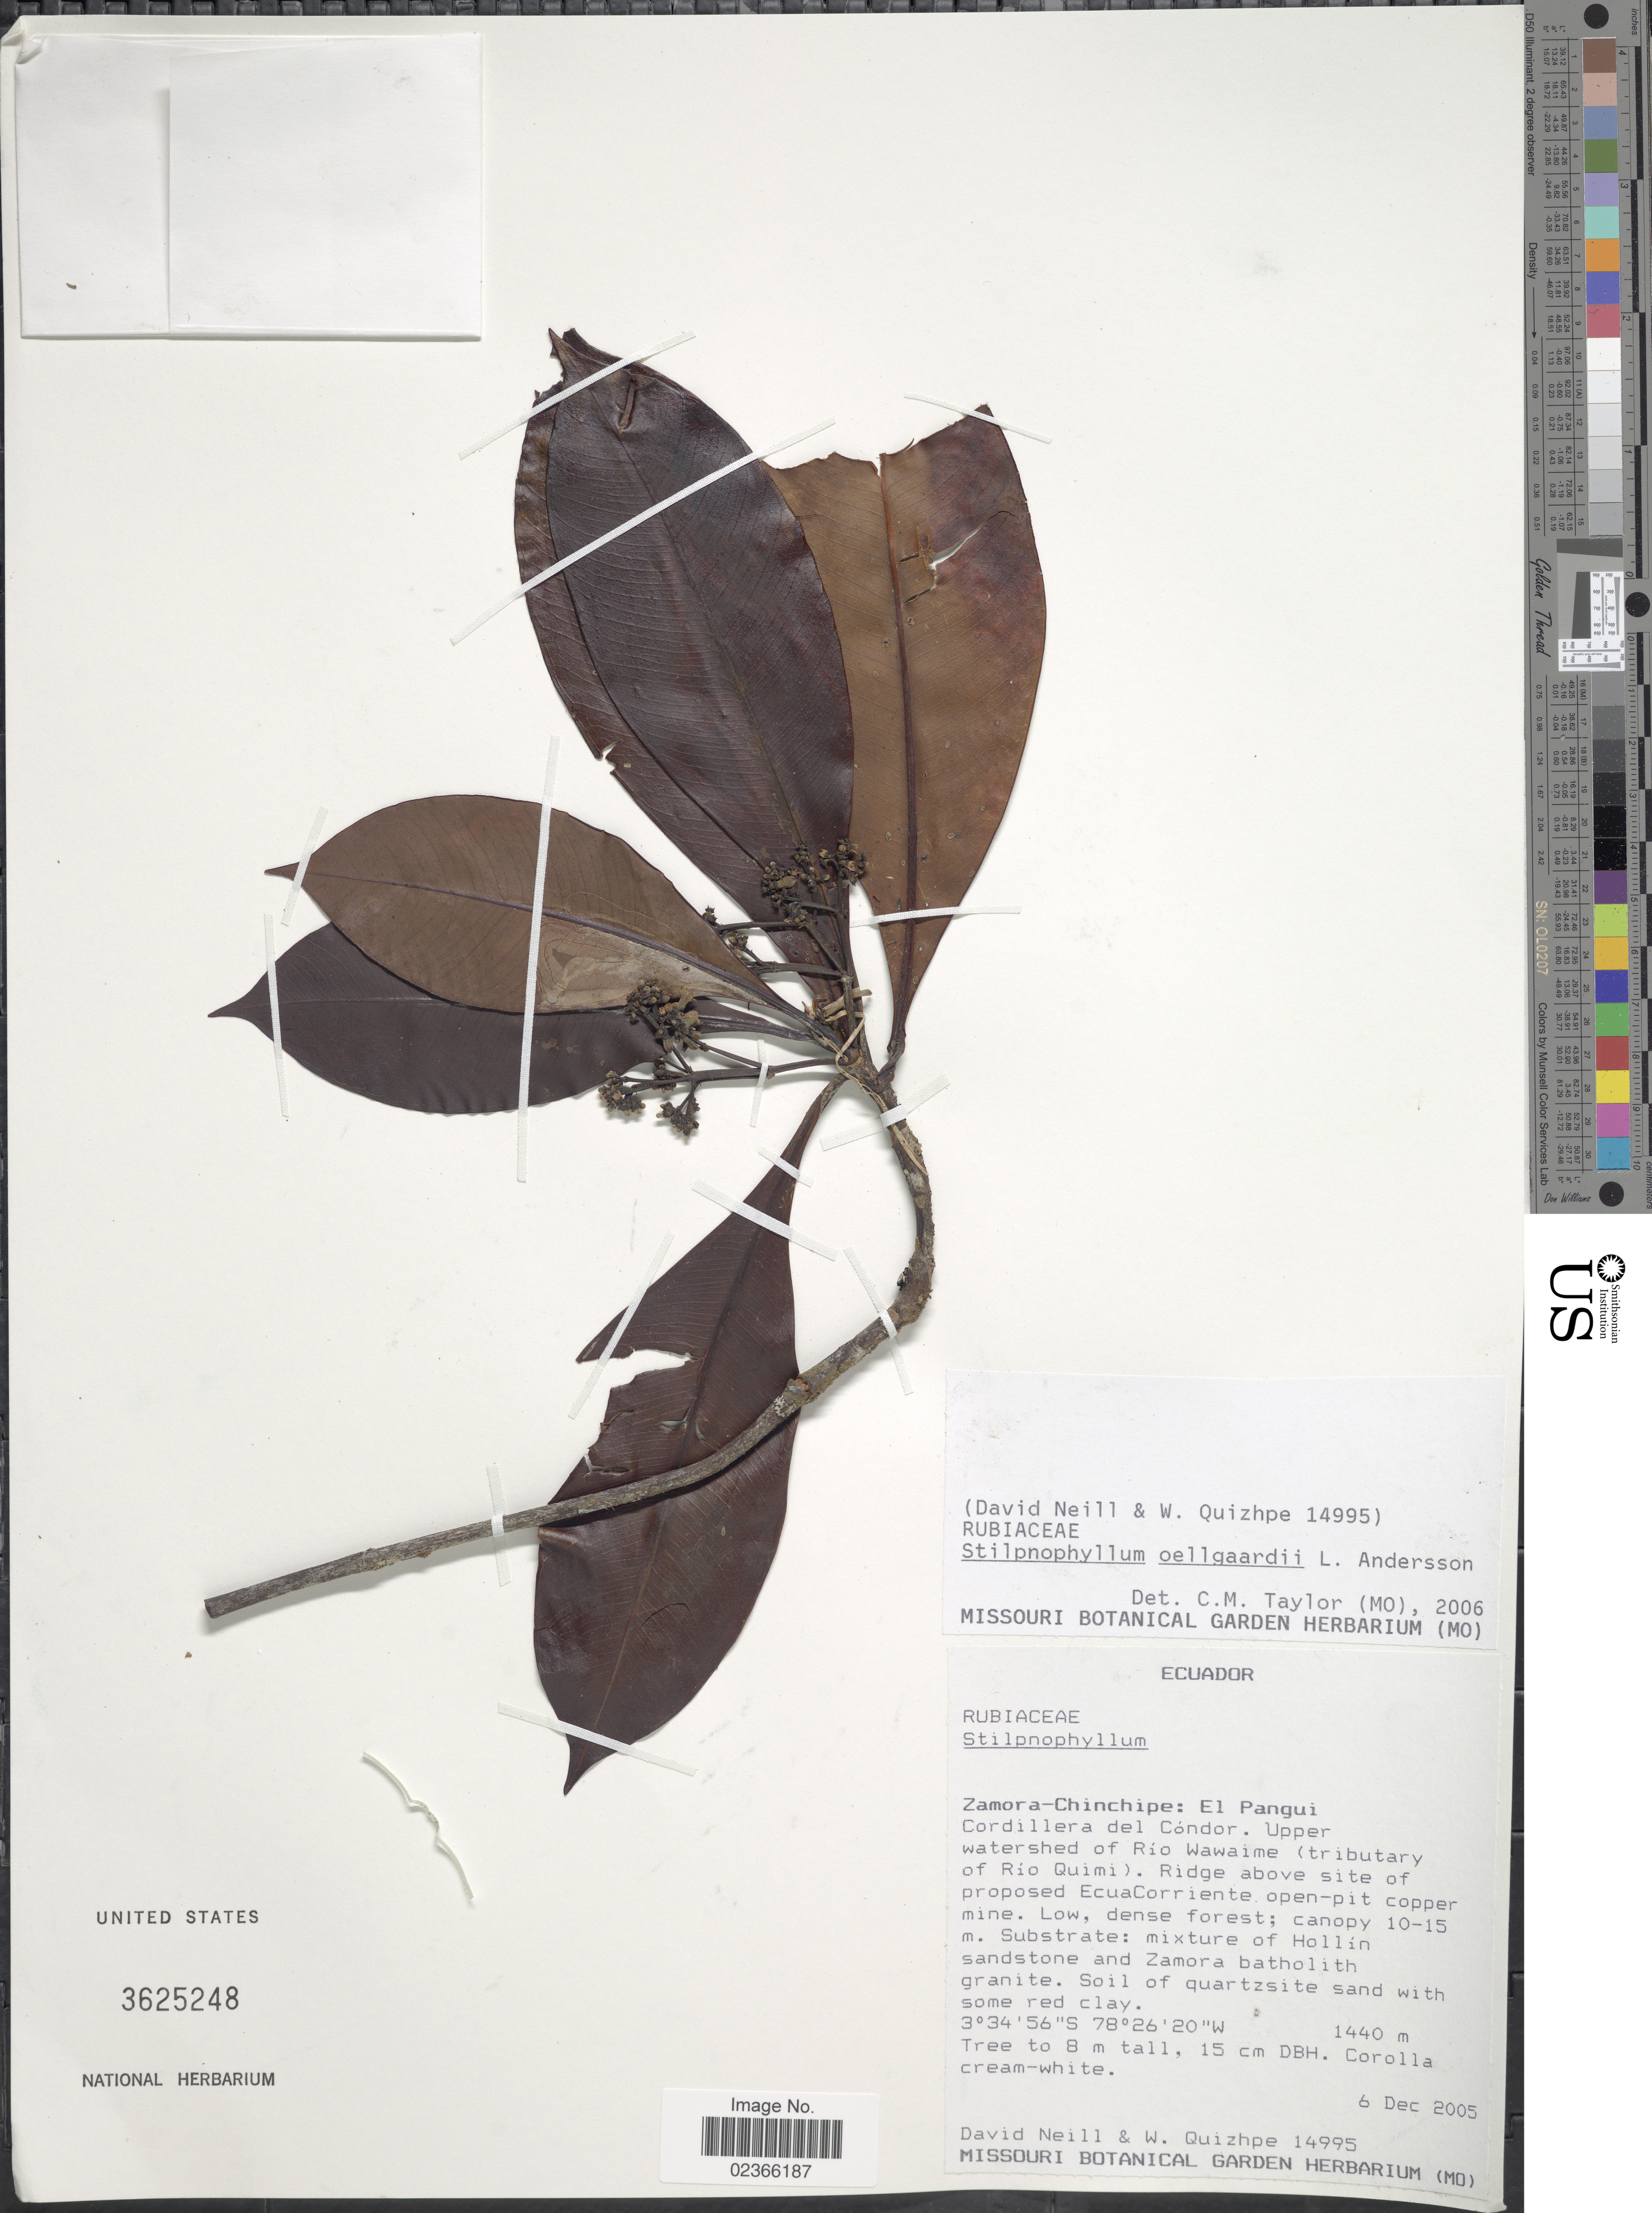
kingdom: Plantae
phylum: Tracheophyta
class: Magnoliopsida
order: Gentianales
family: Rubiaceae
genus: Stilpnophyllum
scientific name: Stilpnophyllum oellgaardii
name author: L. Andersson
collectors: D. Neill & W. Quizhpe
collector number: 14995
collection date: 2005-12-06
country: Ecuador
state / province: Zamora-Chinchipe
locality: Zamora-Chinchipe: El Pangui. Cordillera del Condor. Upper watershed of Rio Wawaime (tributary of Rio Quimi). Ridge above site of proposed EcuaCorriente open-pit copper mine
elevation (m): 1440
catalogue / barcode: US 3625248